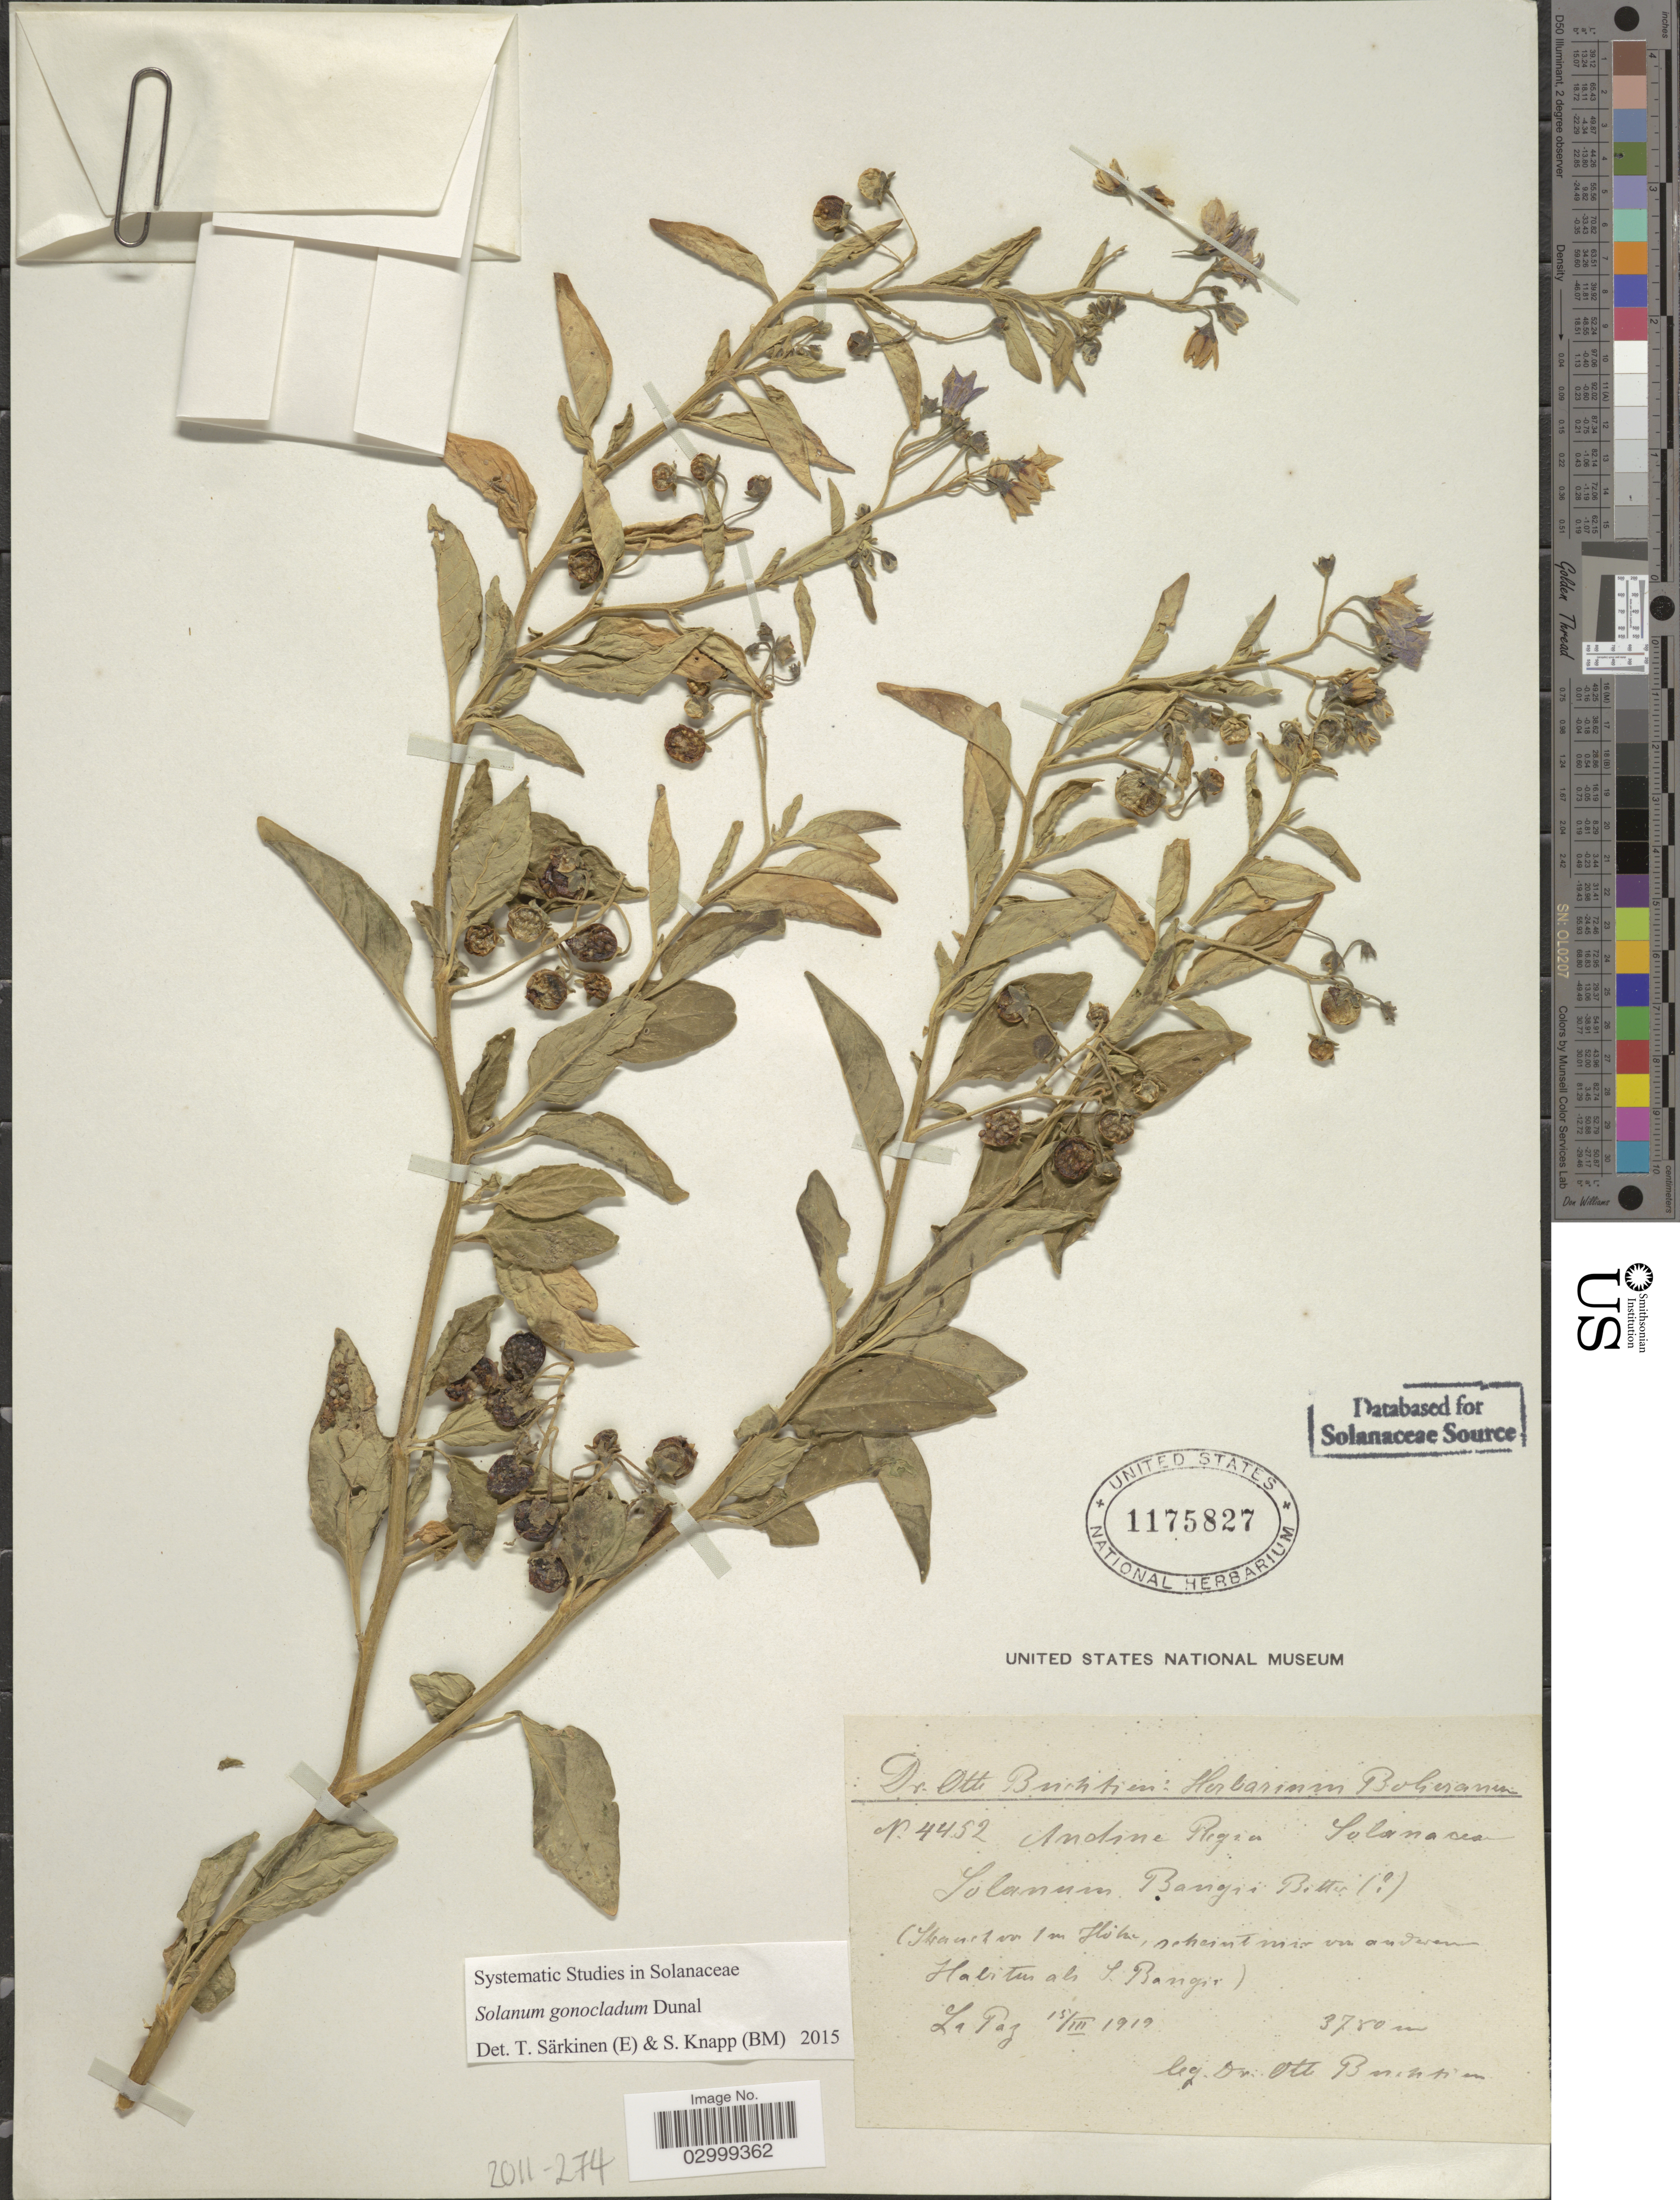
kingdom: Plantae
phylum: Tracheophyta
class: Magnoliopsida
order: Solanales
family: Solanaceae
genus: Solanum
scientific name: Solanum gonocladum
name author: Dunal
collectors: O. Buchtien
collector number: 4452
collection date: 1919-03-15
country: Bolivia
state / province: La Paz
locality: Andine Region.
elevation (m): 3780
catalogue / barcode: US 1175827